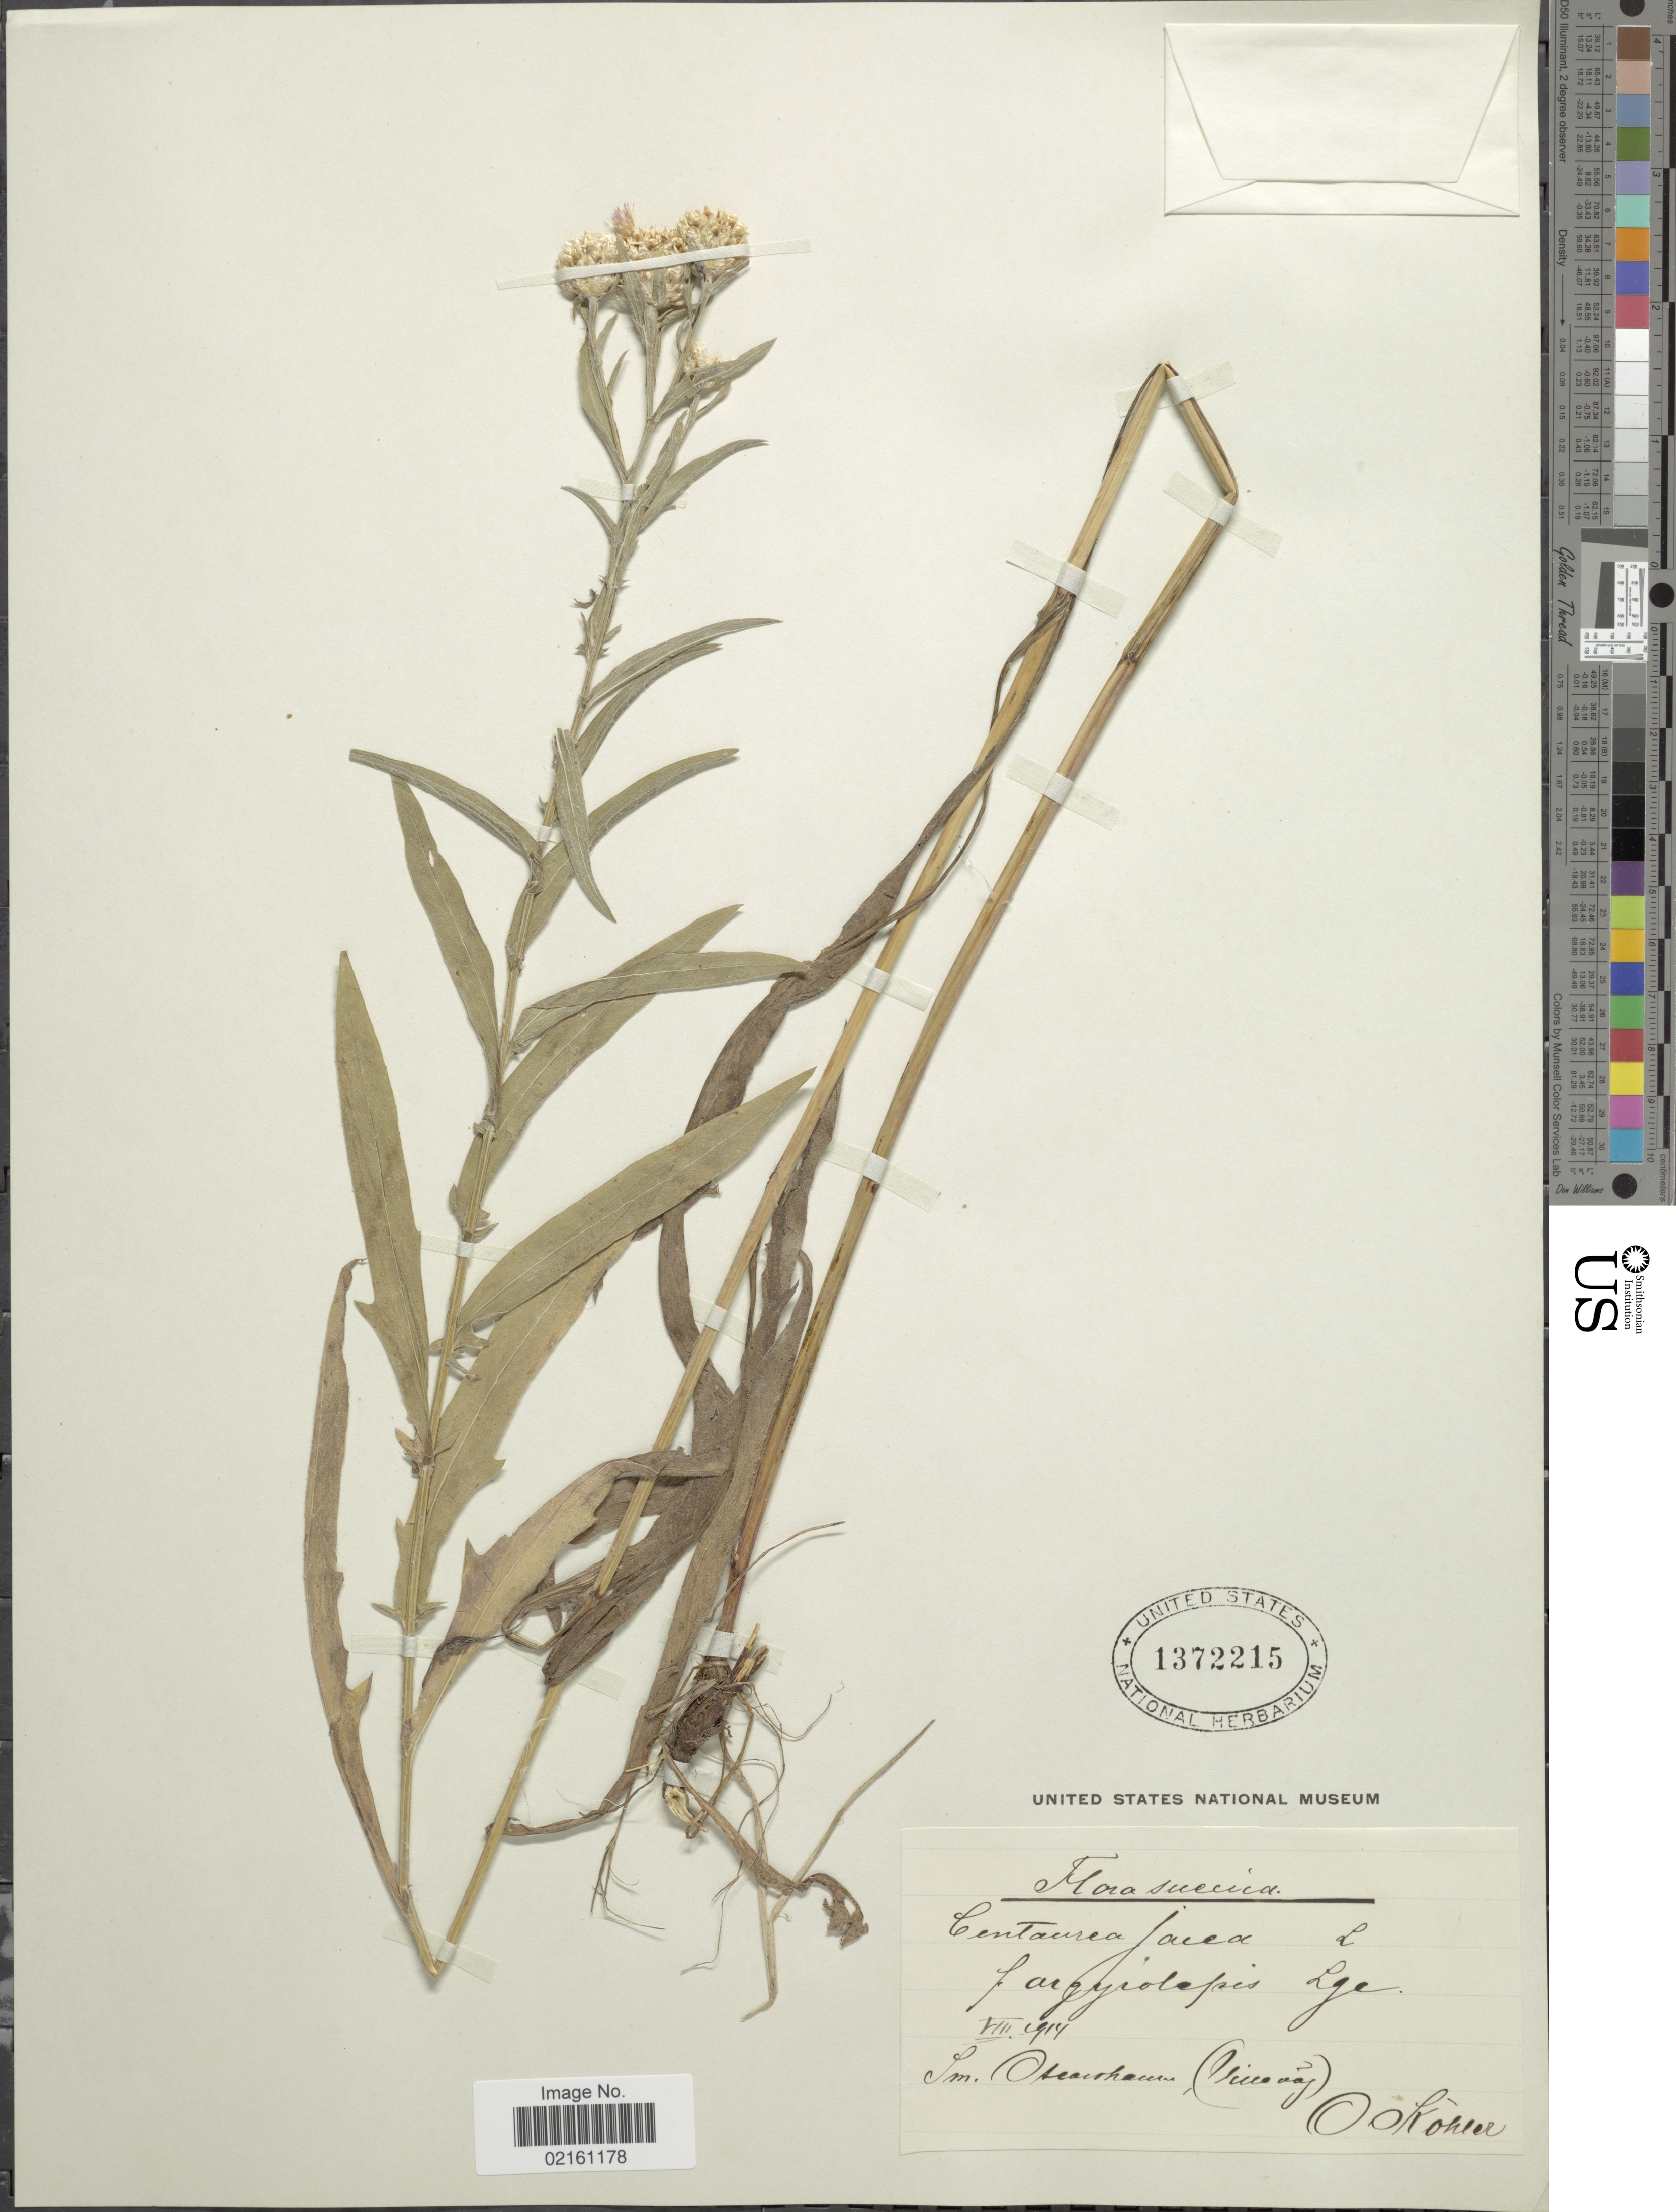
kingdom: Plantae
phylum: Tracheophyta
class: Magnoliopsida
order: Asterales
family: Asteraceae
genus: Centaurea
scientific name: Centaurea jacea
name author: L.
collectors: O. Köhler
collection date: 1914-08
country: Sweden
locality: Suecica, Sm. Oscarshamn (Villevoy) [interpreted]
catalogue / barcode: US 1372215